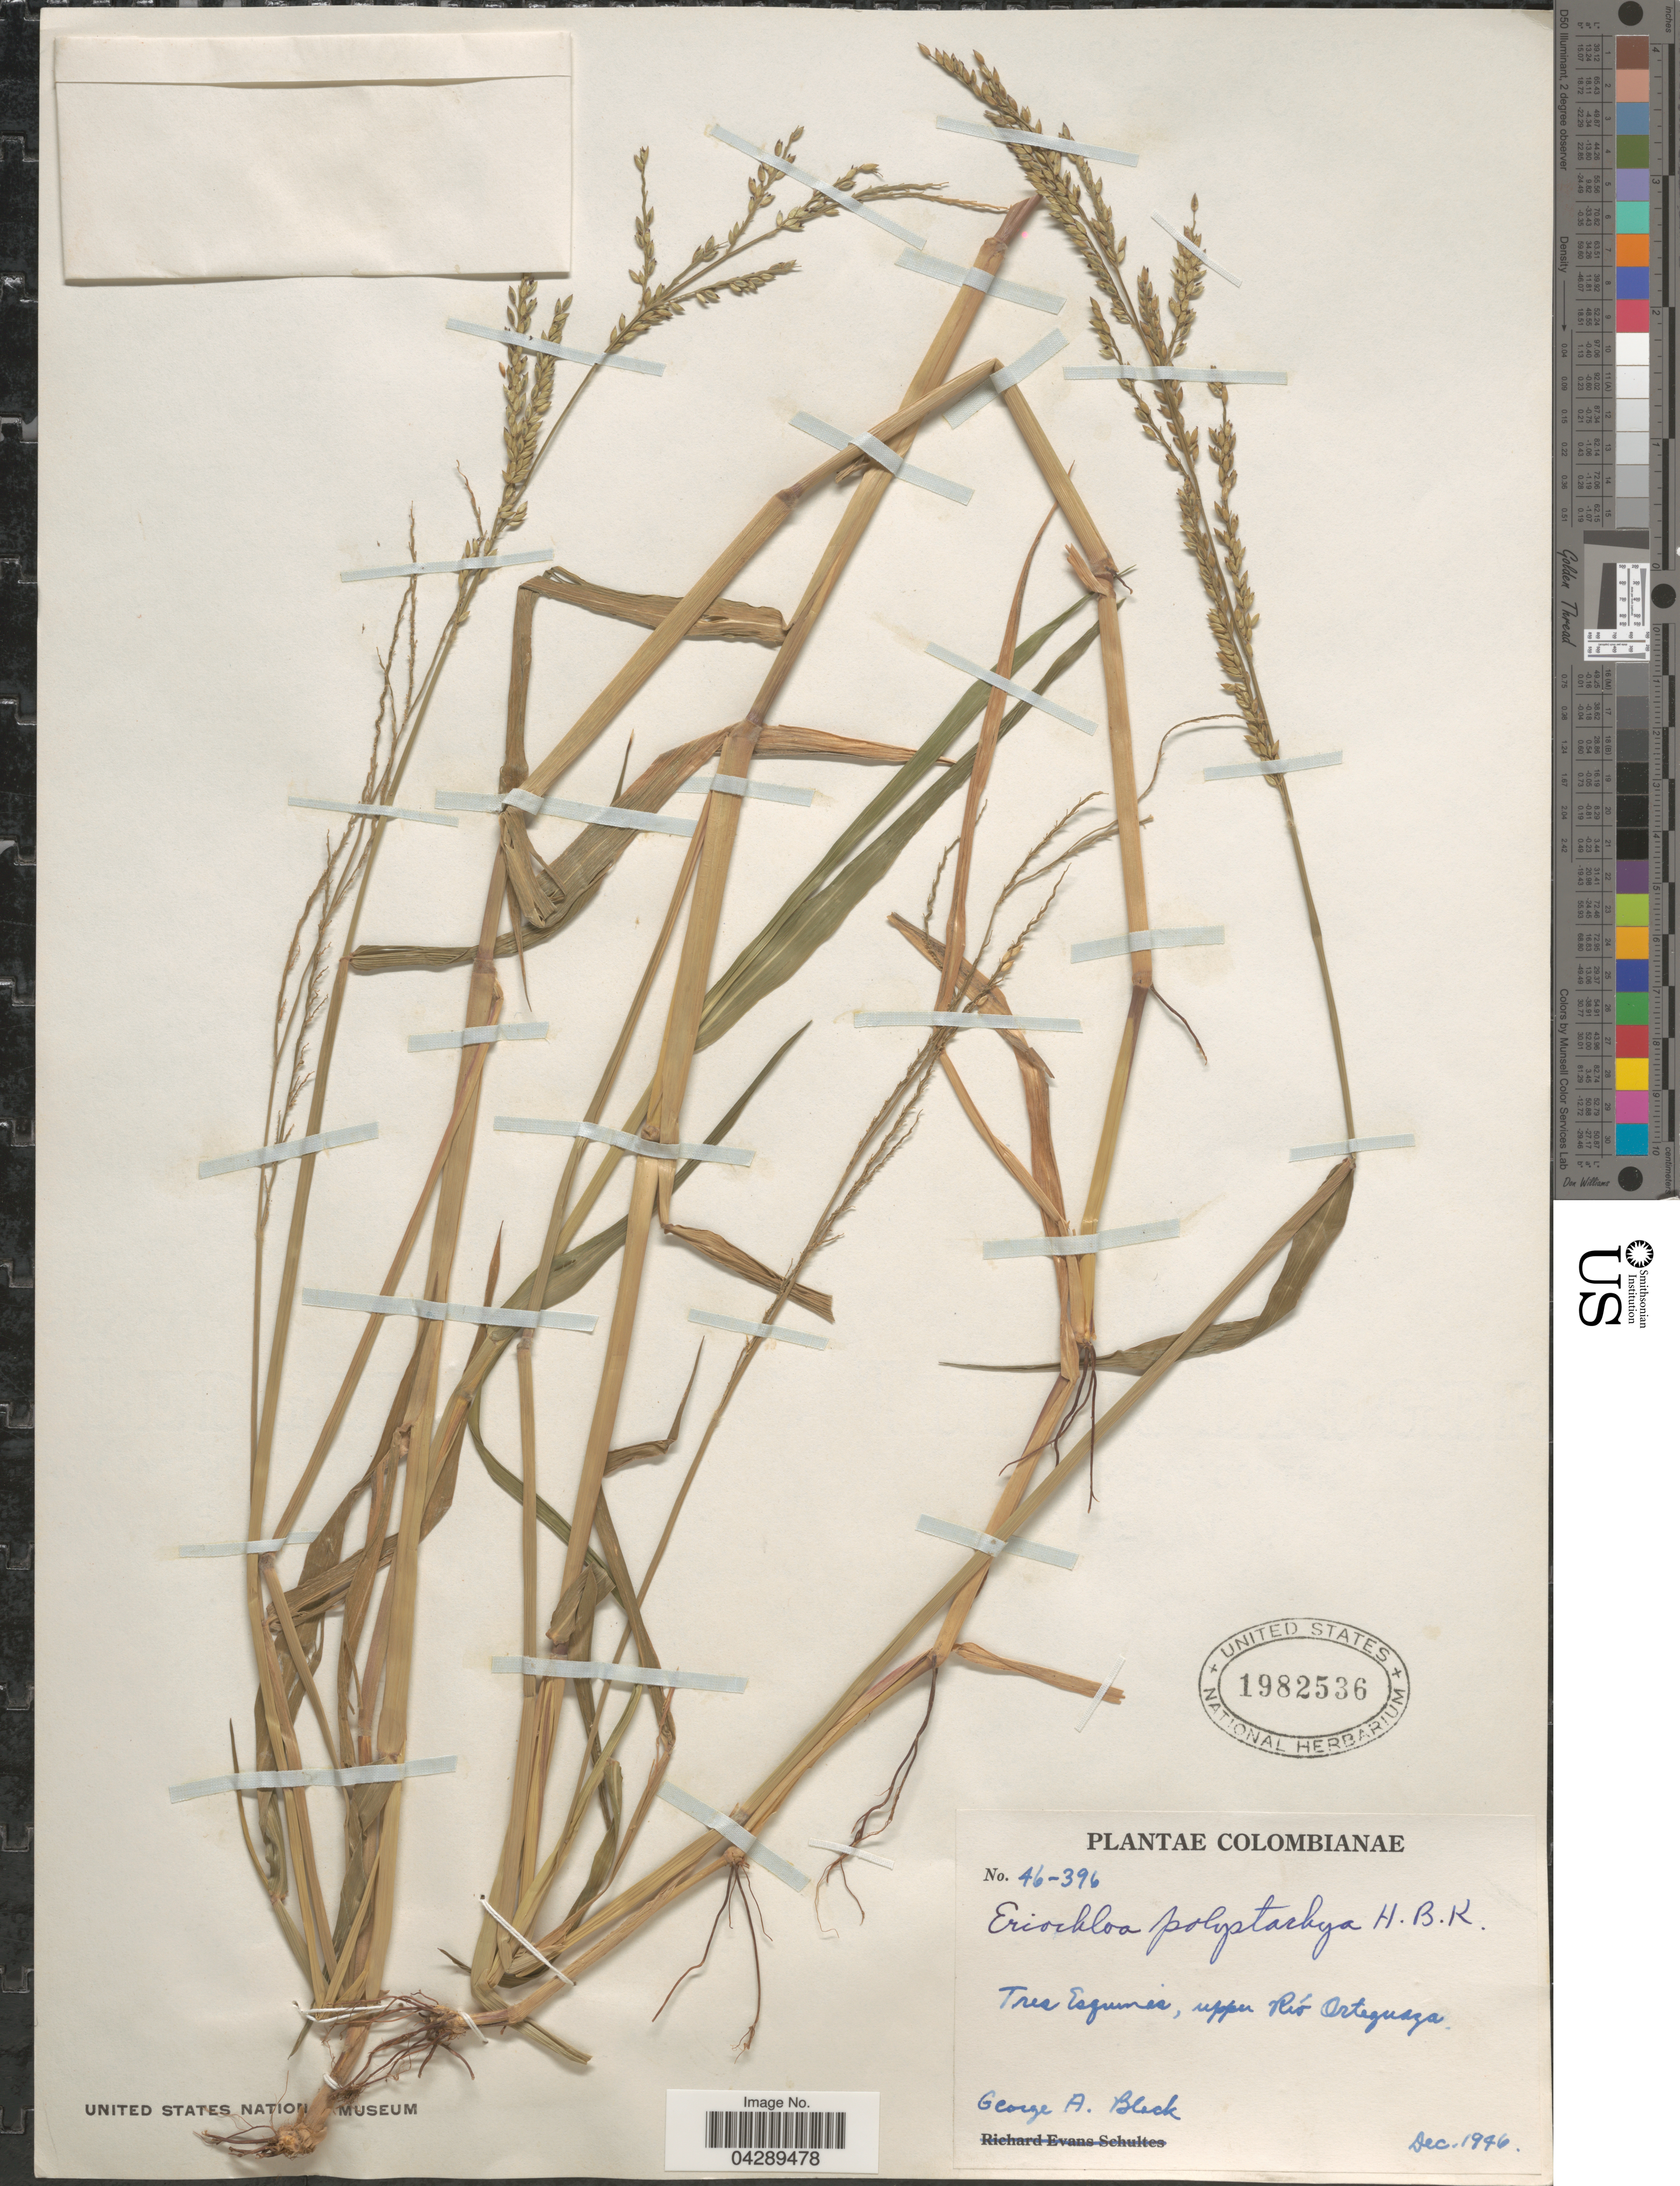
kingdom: Plantae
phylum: Tracheophyta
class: Liliopsida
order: Poales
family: Poaceae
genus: Eriochloa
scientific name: Eriochloa polystachya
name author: Kunth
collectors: G. A. Black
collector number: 46-396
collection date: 1946-12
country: Colombia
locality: Tres Esquinas, upper Río Orteguaza.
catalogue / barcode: US 1982536